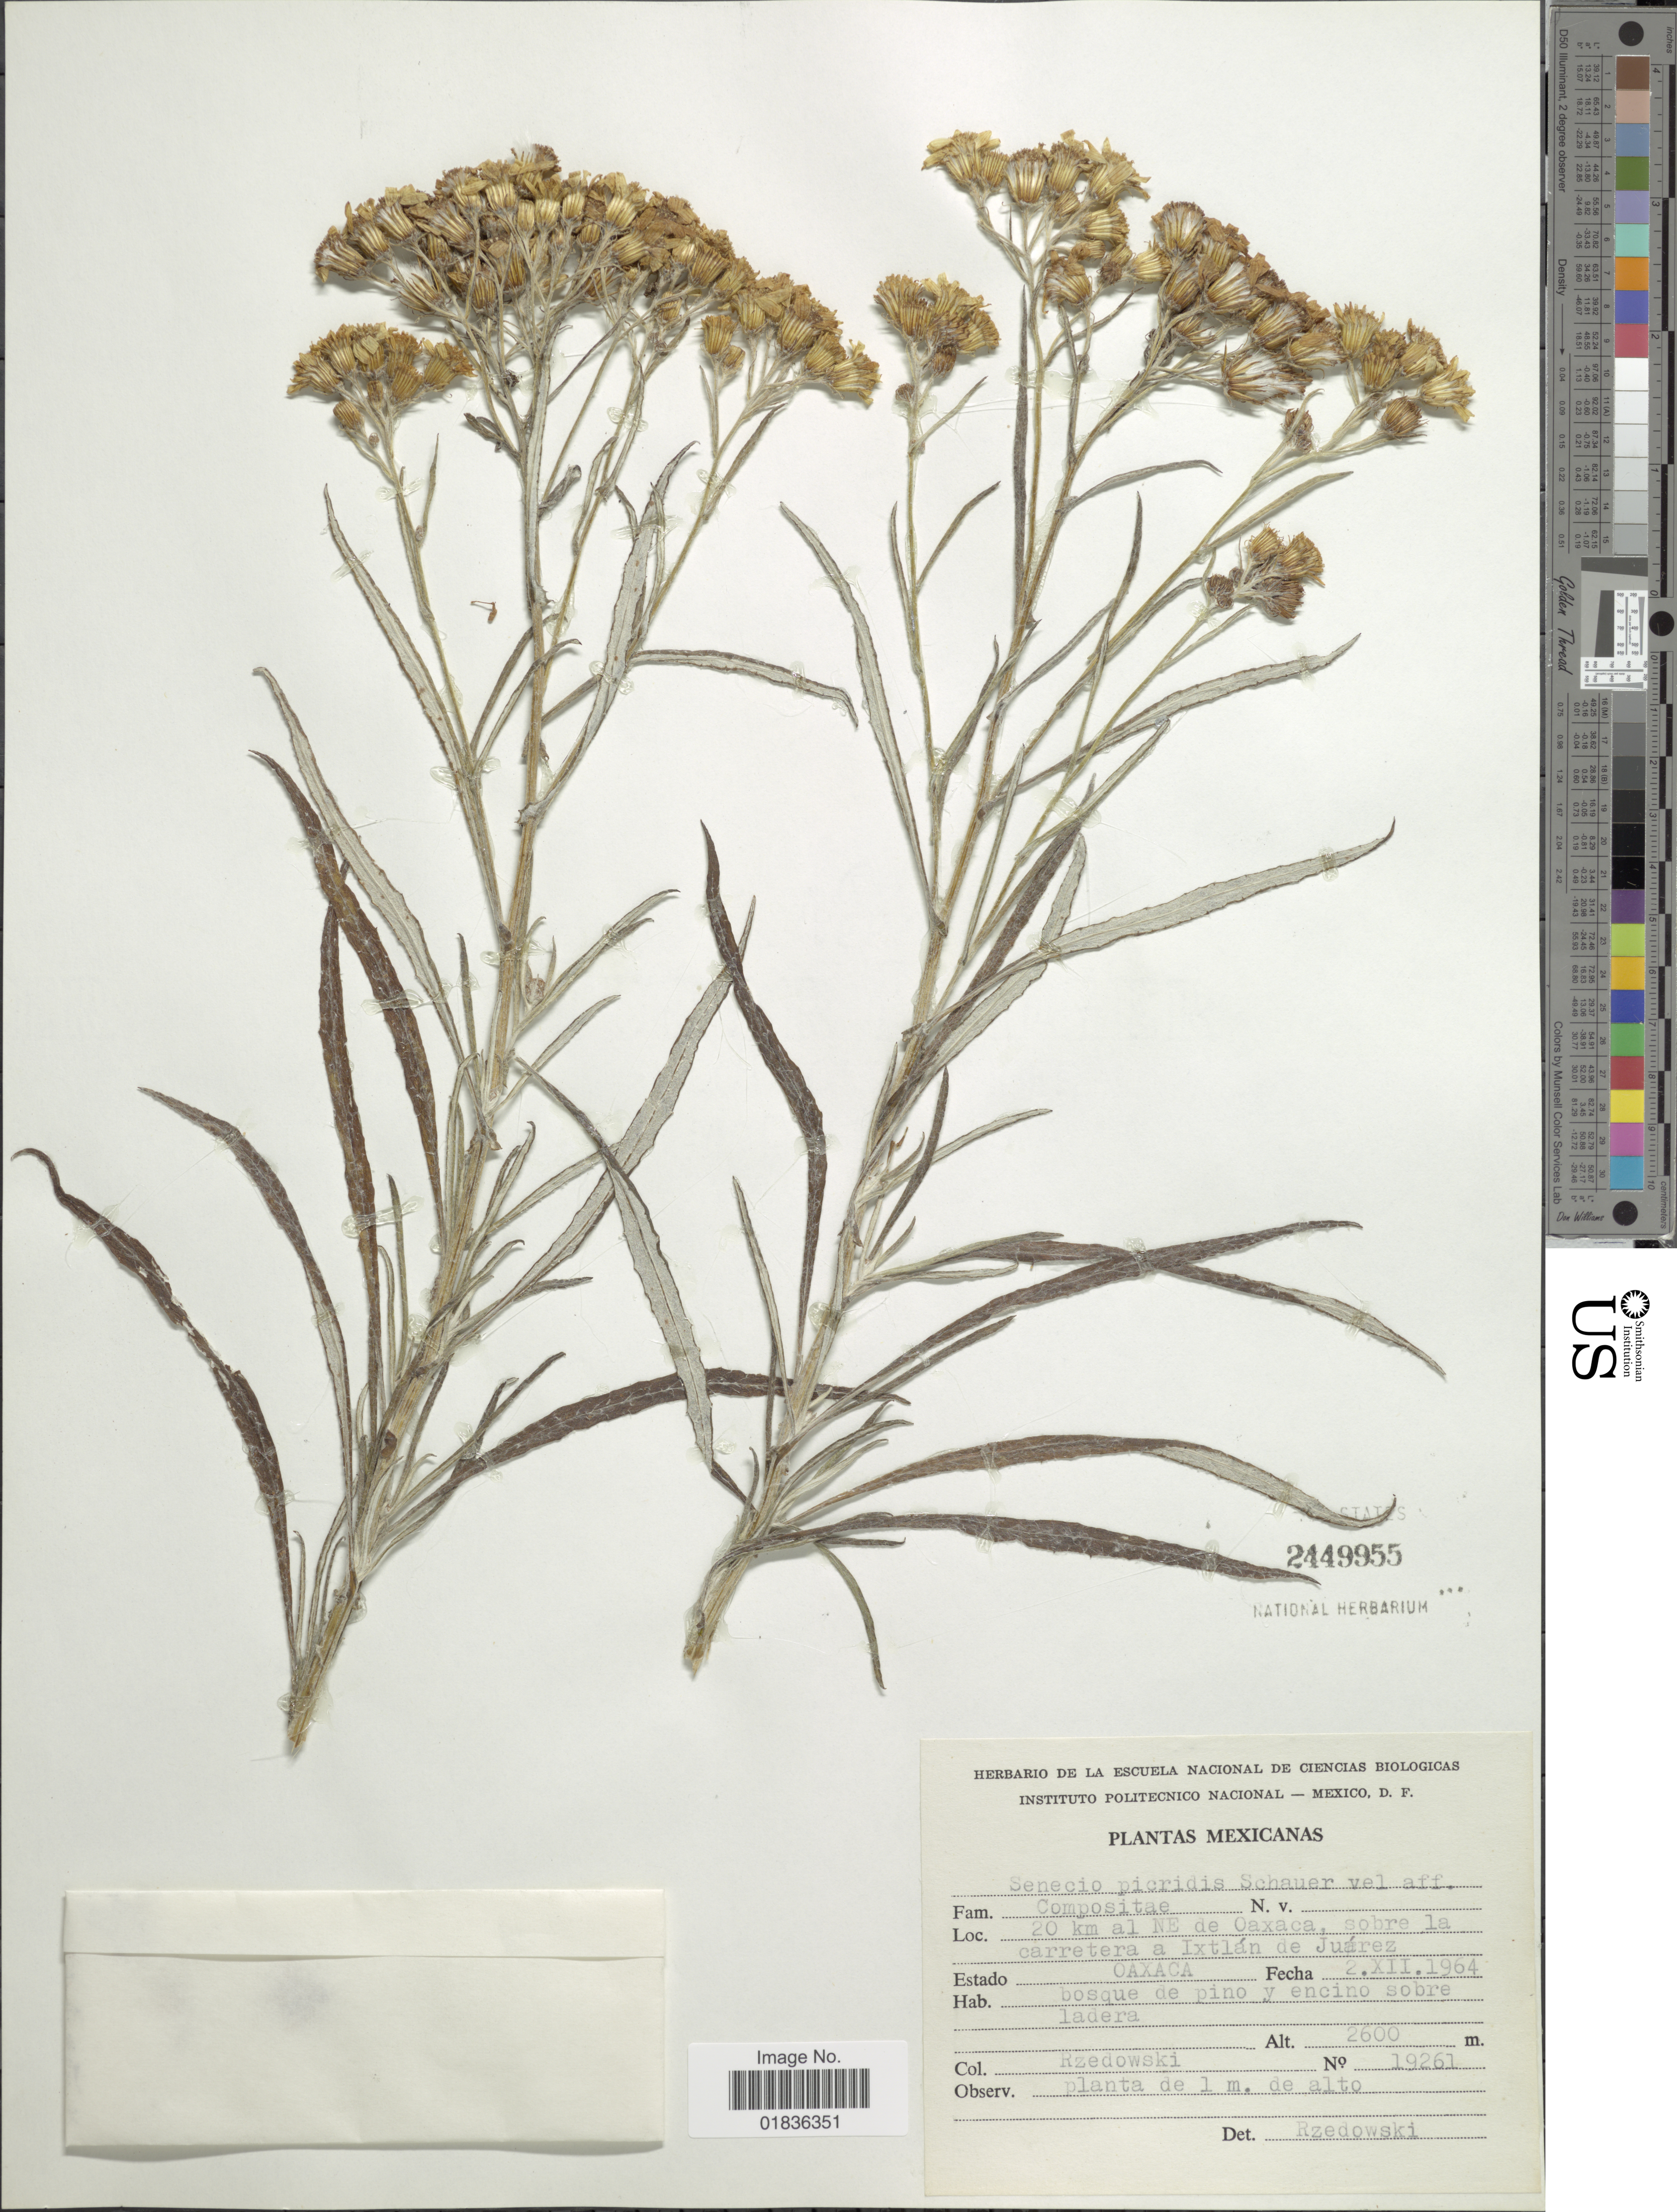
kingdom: Plantae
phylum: Tracheophyta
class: Magnoliopsida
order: Asterales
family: Asteraceae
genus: Senecio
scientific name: Senecio picridis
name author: S. Schauer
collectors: Rzedowski, --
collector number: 19261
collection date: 1964-12-02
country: Mexico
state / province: Oaxaca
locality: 20 kmal NE de Oaxaca, sobre la carretera a Ixtlan de Juarez.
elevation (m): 2600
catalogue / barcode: US 2449955